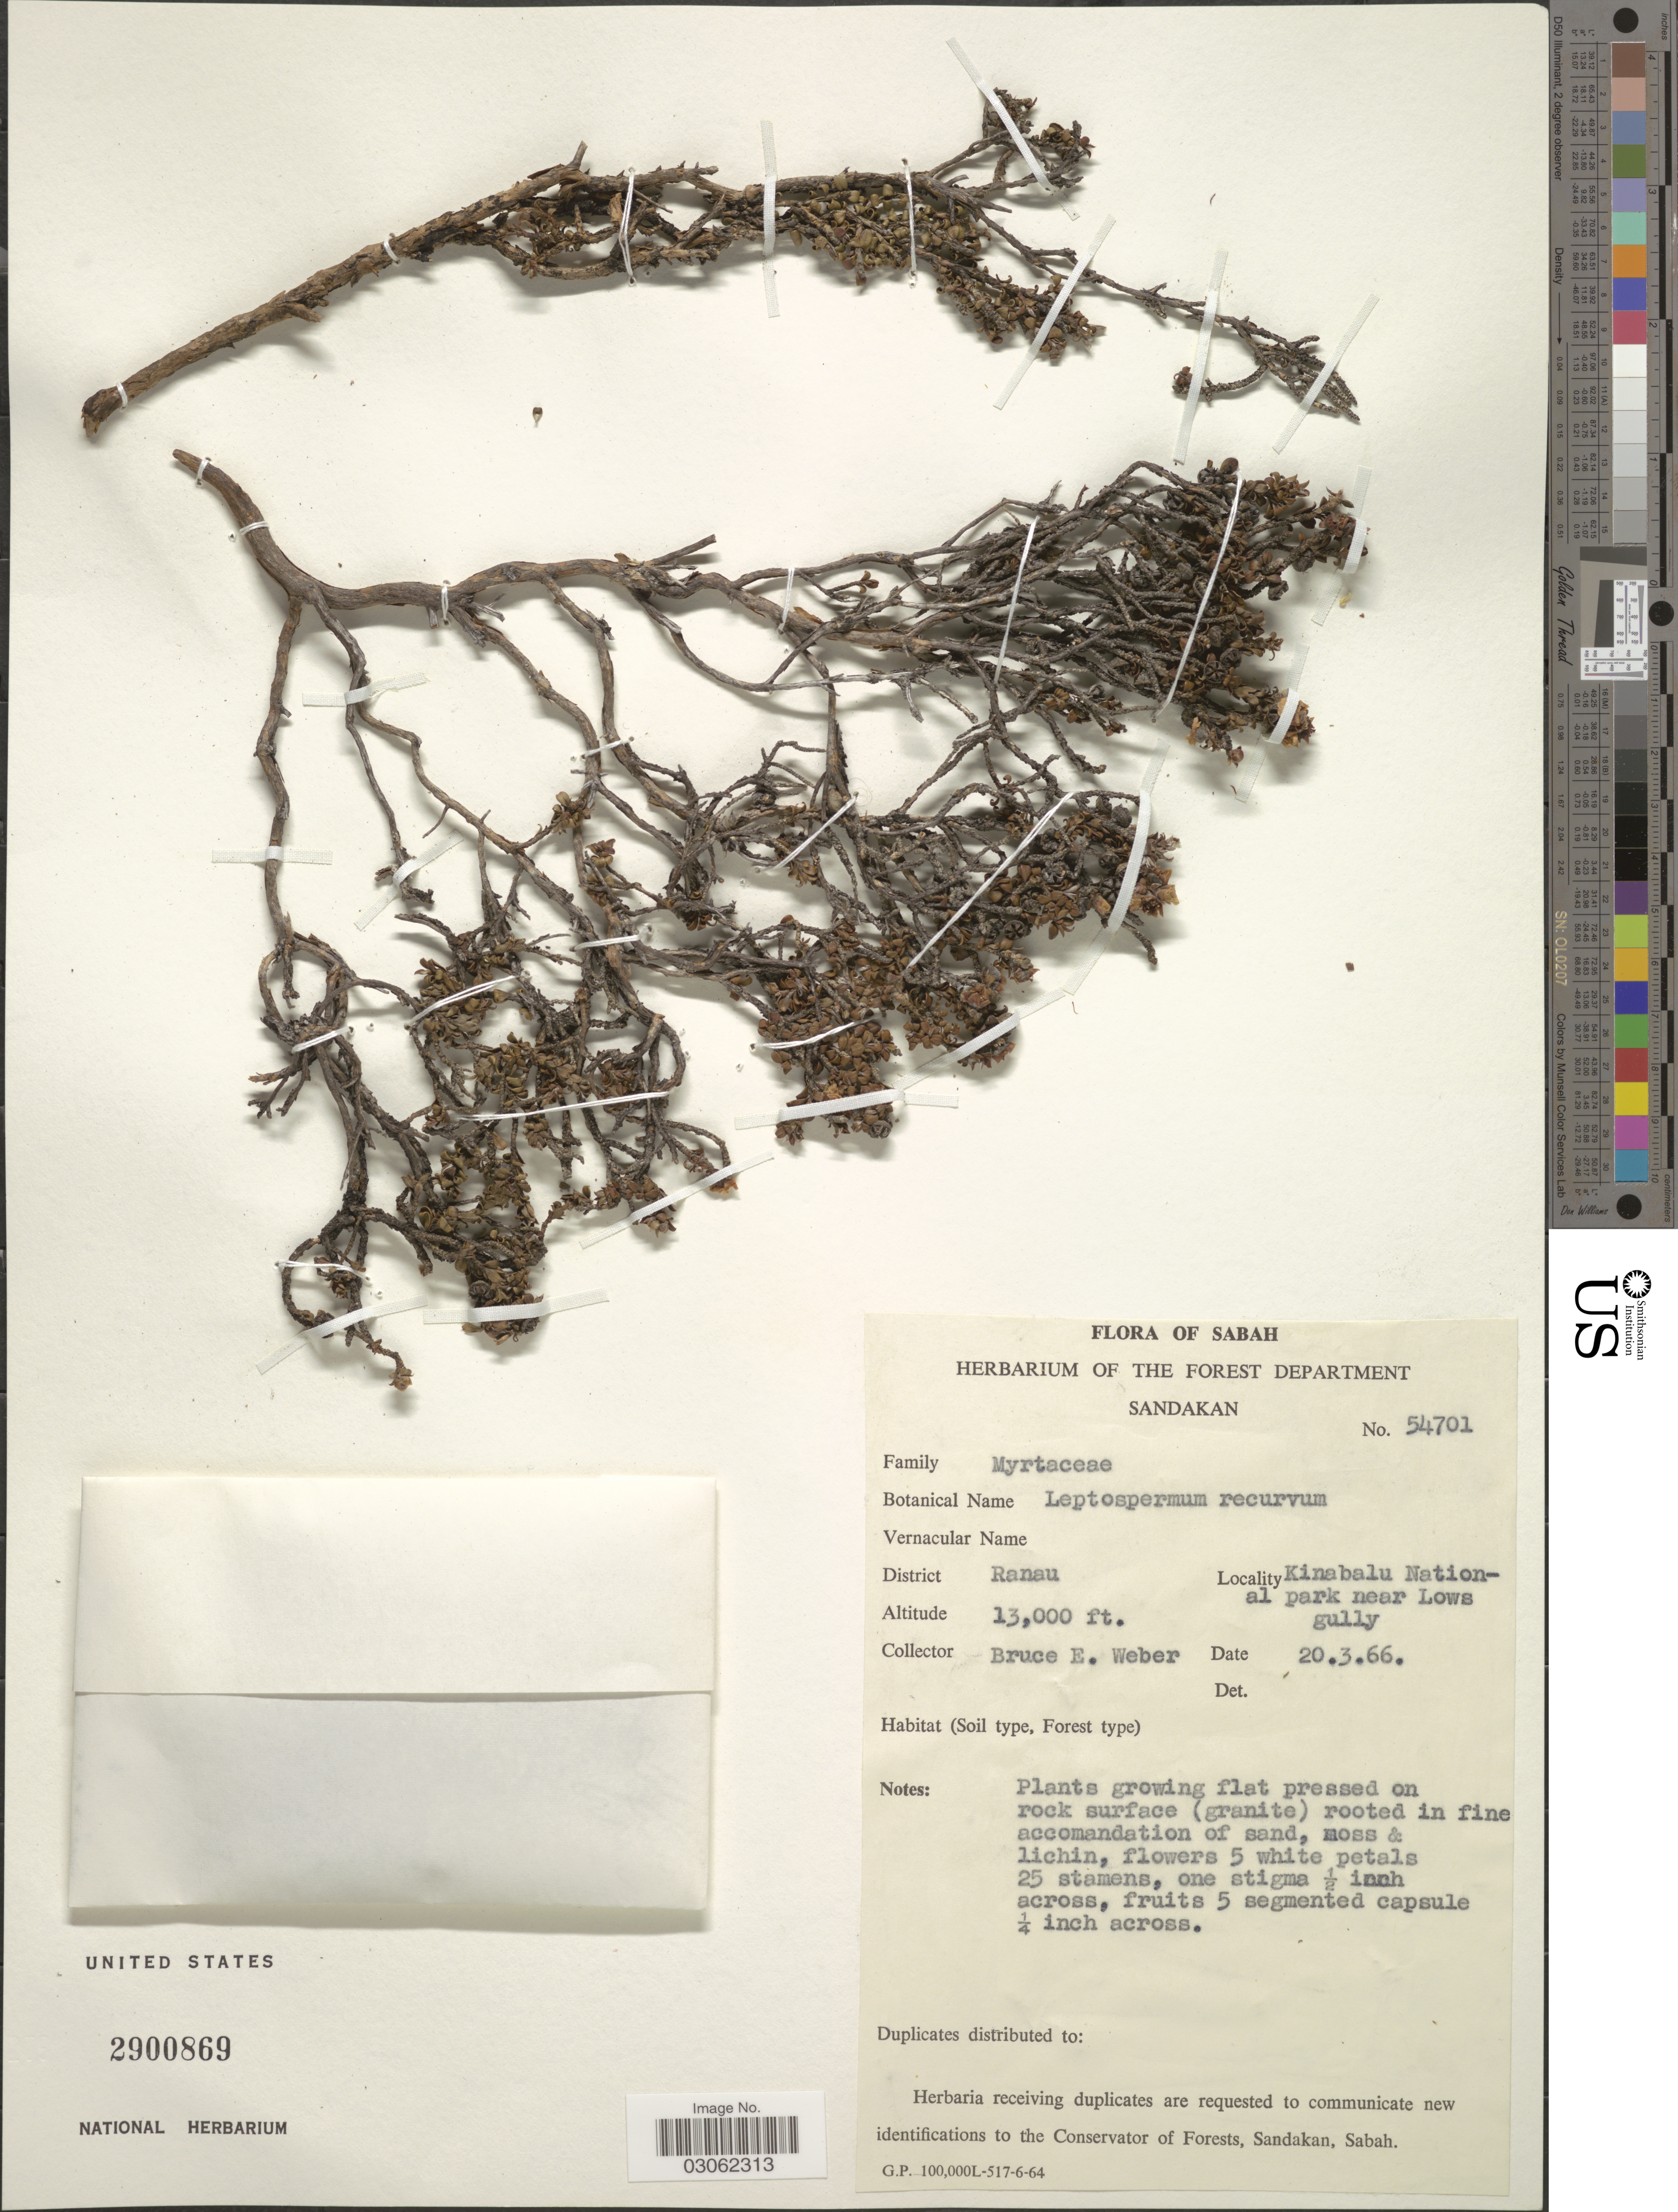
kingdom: Plantae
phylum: Tracheophyta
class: Magnoliopsida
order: Myrtales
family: Myrtaceae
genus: Leptospermum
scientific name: Leptospermum recurvum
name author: Hook. f.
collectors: B. E. Weber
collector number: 54701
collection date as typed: Transcribed d/m/y: 20/3/66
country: Malaysia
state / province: Sabah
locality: District Ranau. Kinabalu National park near Lows gully.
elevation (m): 3962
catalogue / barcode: US 2900869